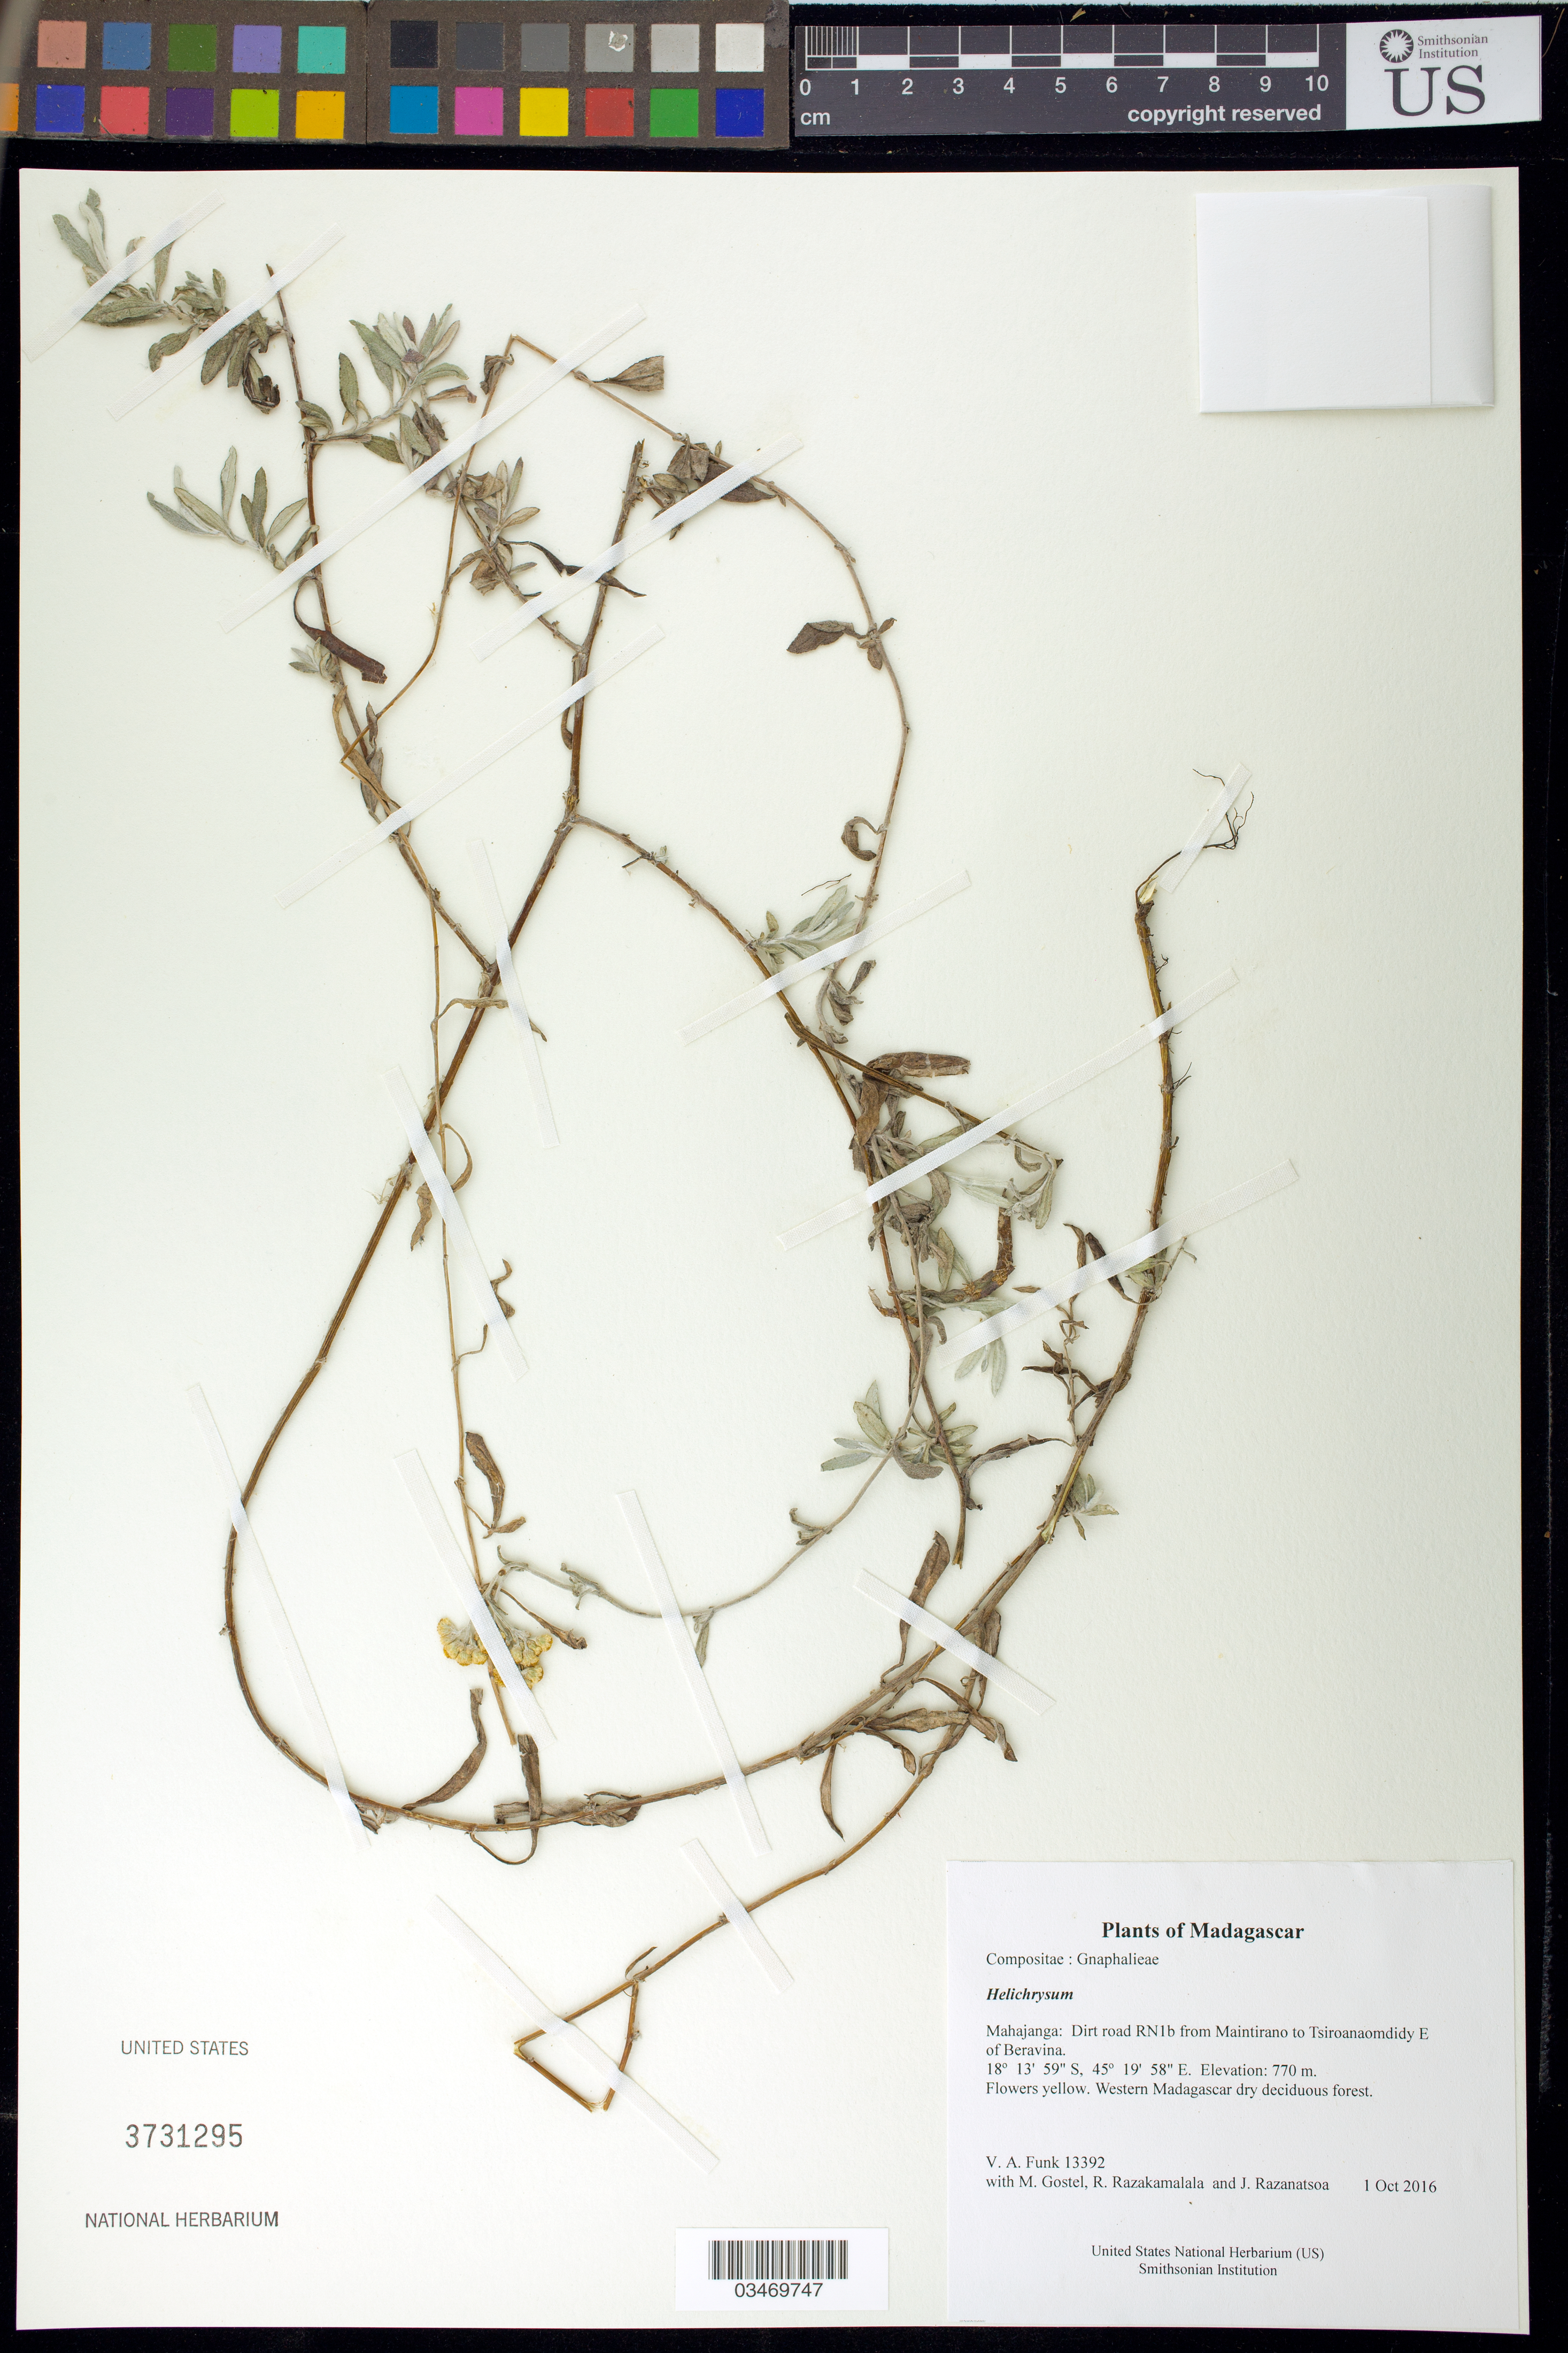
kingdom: Plantae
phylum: Tracheophyta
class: Magnoliopsida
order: Asterales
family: Asteraceae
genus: Helichrysum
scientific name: Helichrysum sp.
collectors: M. R. Gostel, R. Razakamalala & J. Razanatsoa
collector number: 13392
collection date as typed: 1 Oct 2016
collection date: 2016-10-01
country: Madagascar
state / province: Melaky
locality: Dirt road RN1b from Maintirano to Tsiroanaomdidy E of Beravina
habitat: Western Madagascar dry deciduous forest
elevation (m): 770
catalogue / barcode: US 3731295